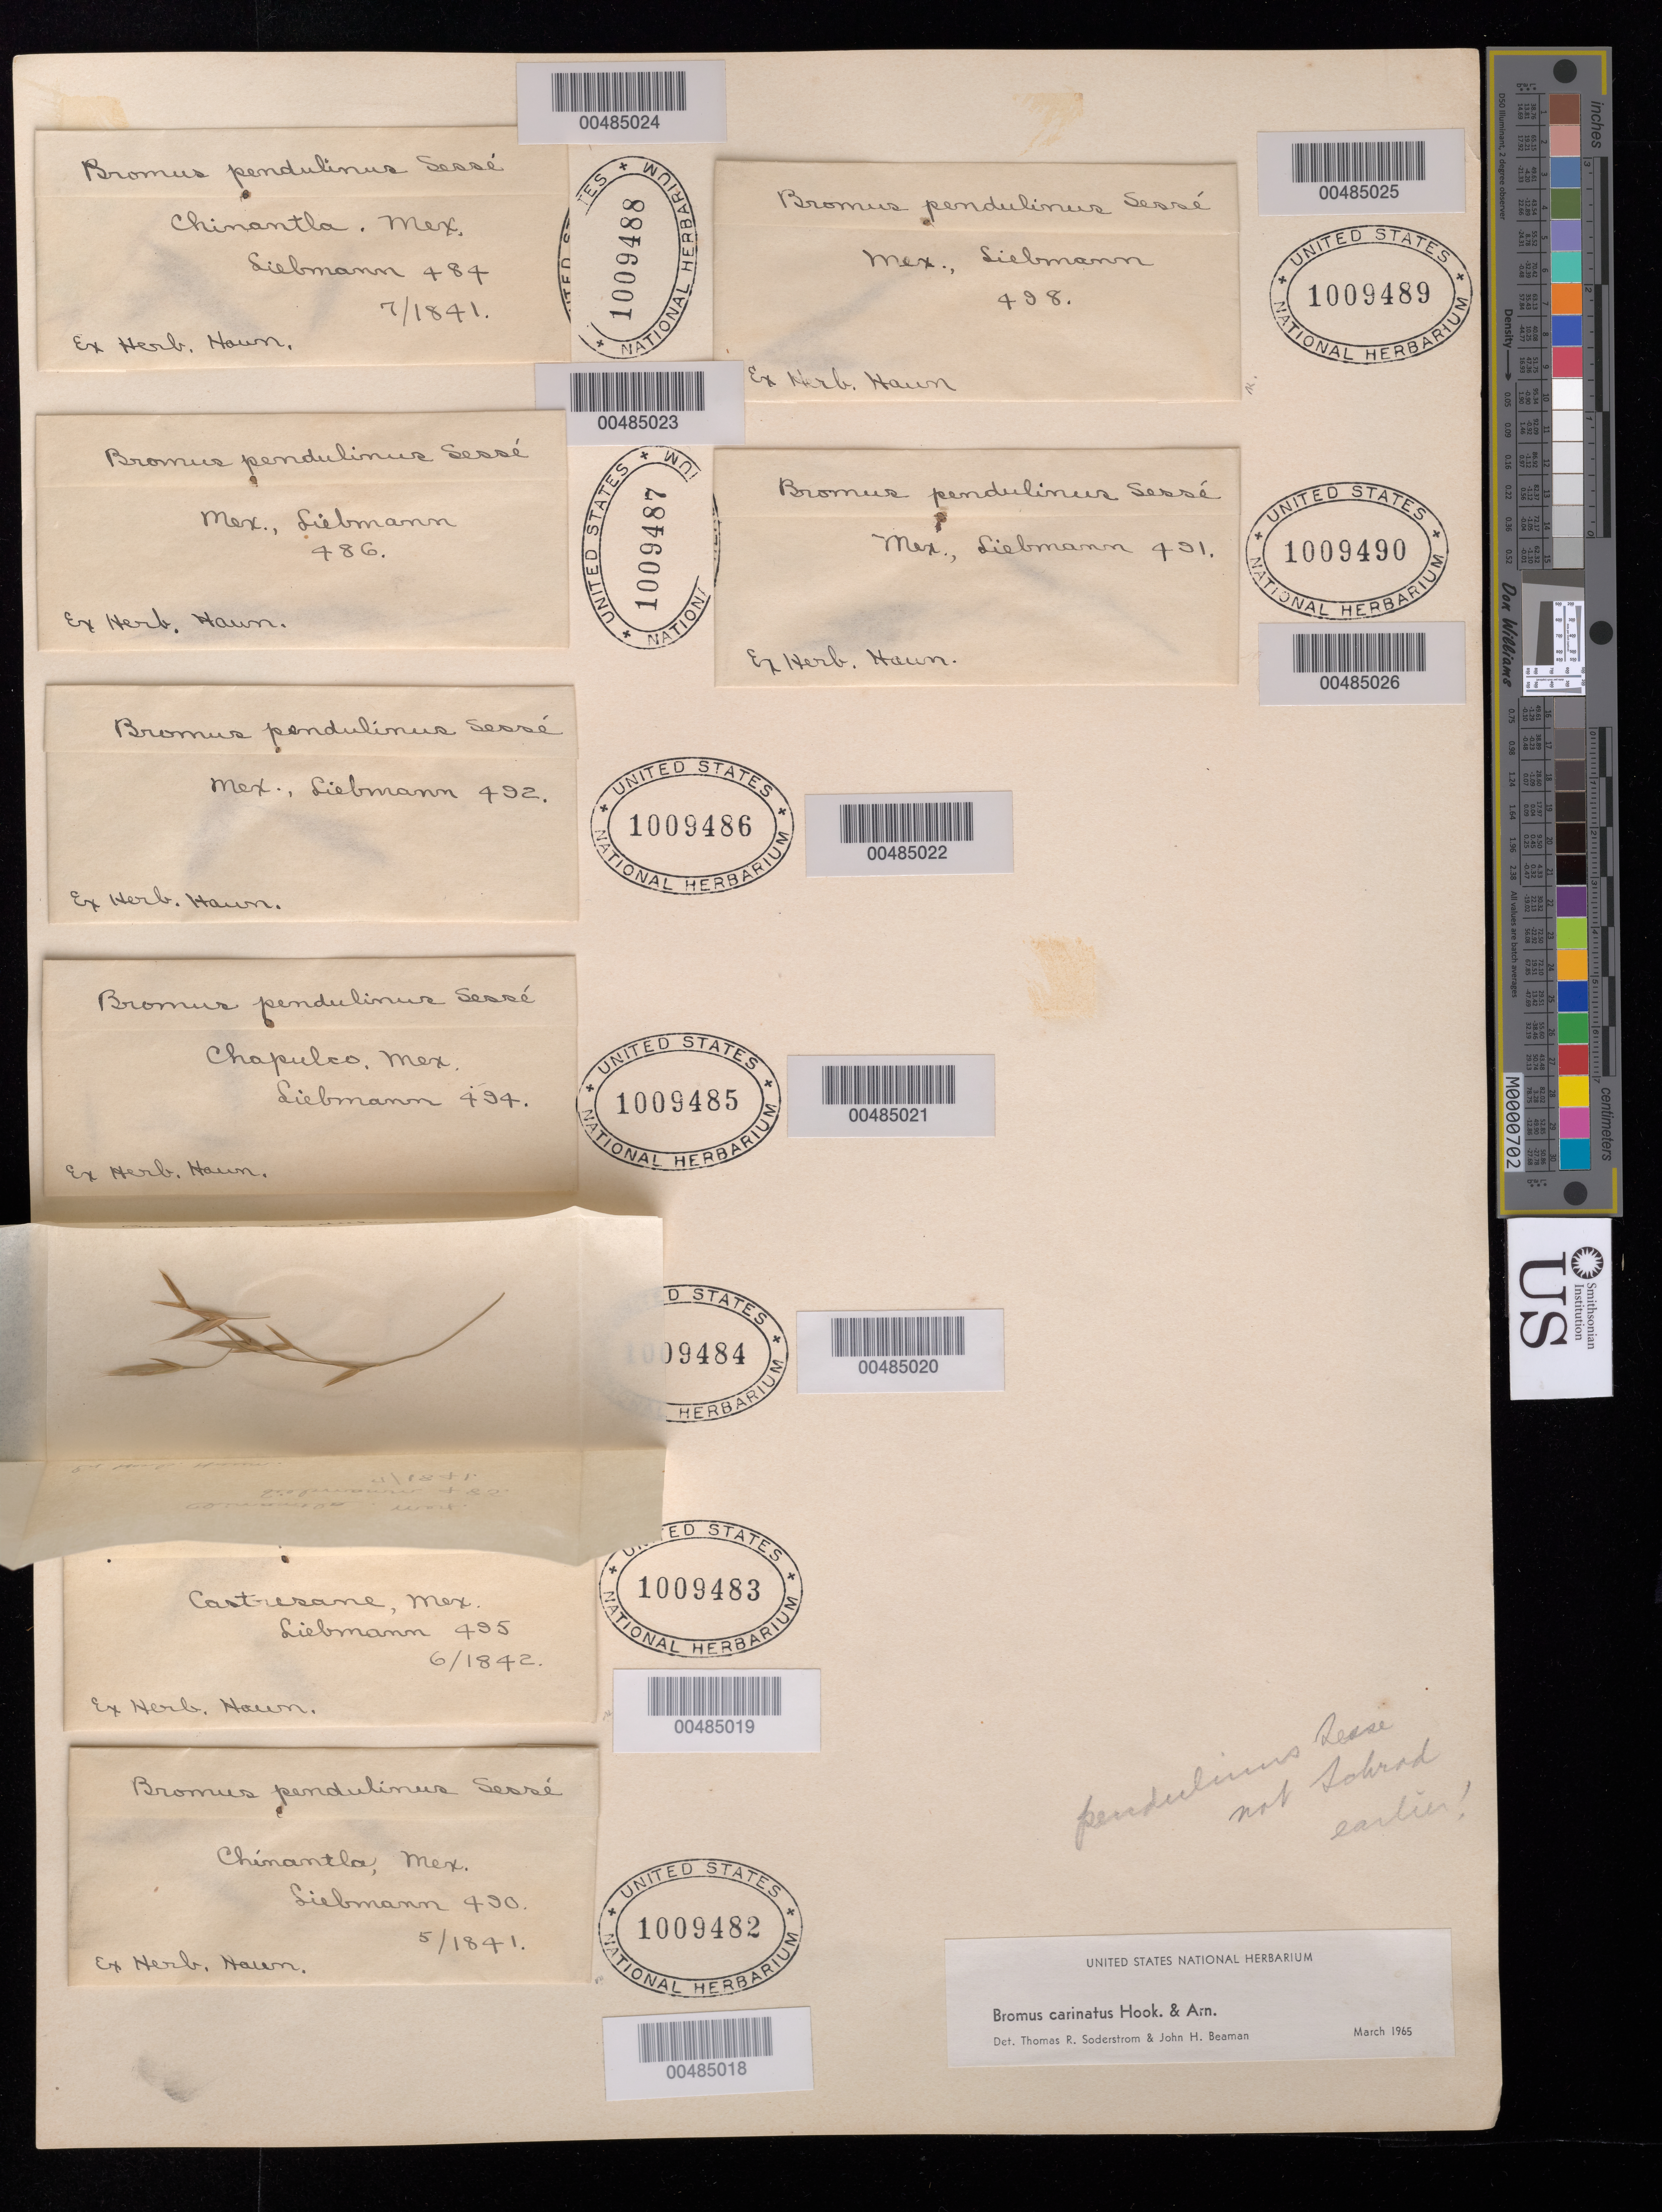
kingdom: Plantae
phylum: Tracheophyta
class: Liliopsida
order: Poales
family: Poaceae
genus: Bromus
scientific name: Bromus carinatus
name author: Hook. & Arn.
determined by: Soderstrom, T. R.; Beaman, J. H.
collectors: F. M. Liebmann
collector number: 485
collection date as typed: Jul 1841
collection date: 1841-07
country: Mexico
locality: Chinantla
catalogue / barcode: US 1009484